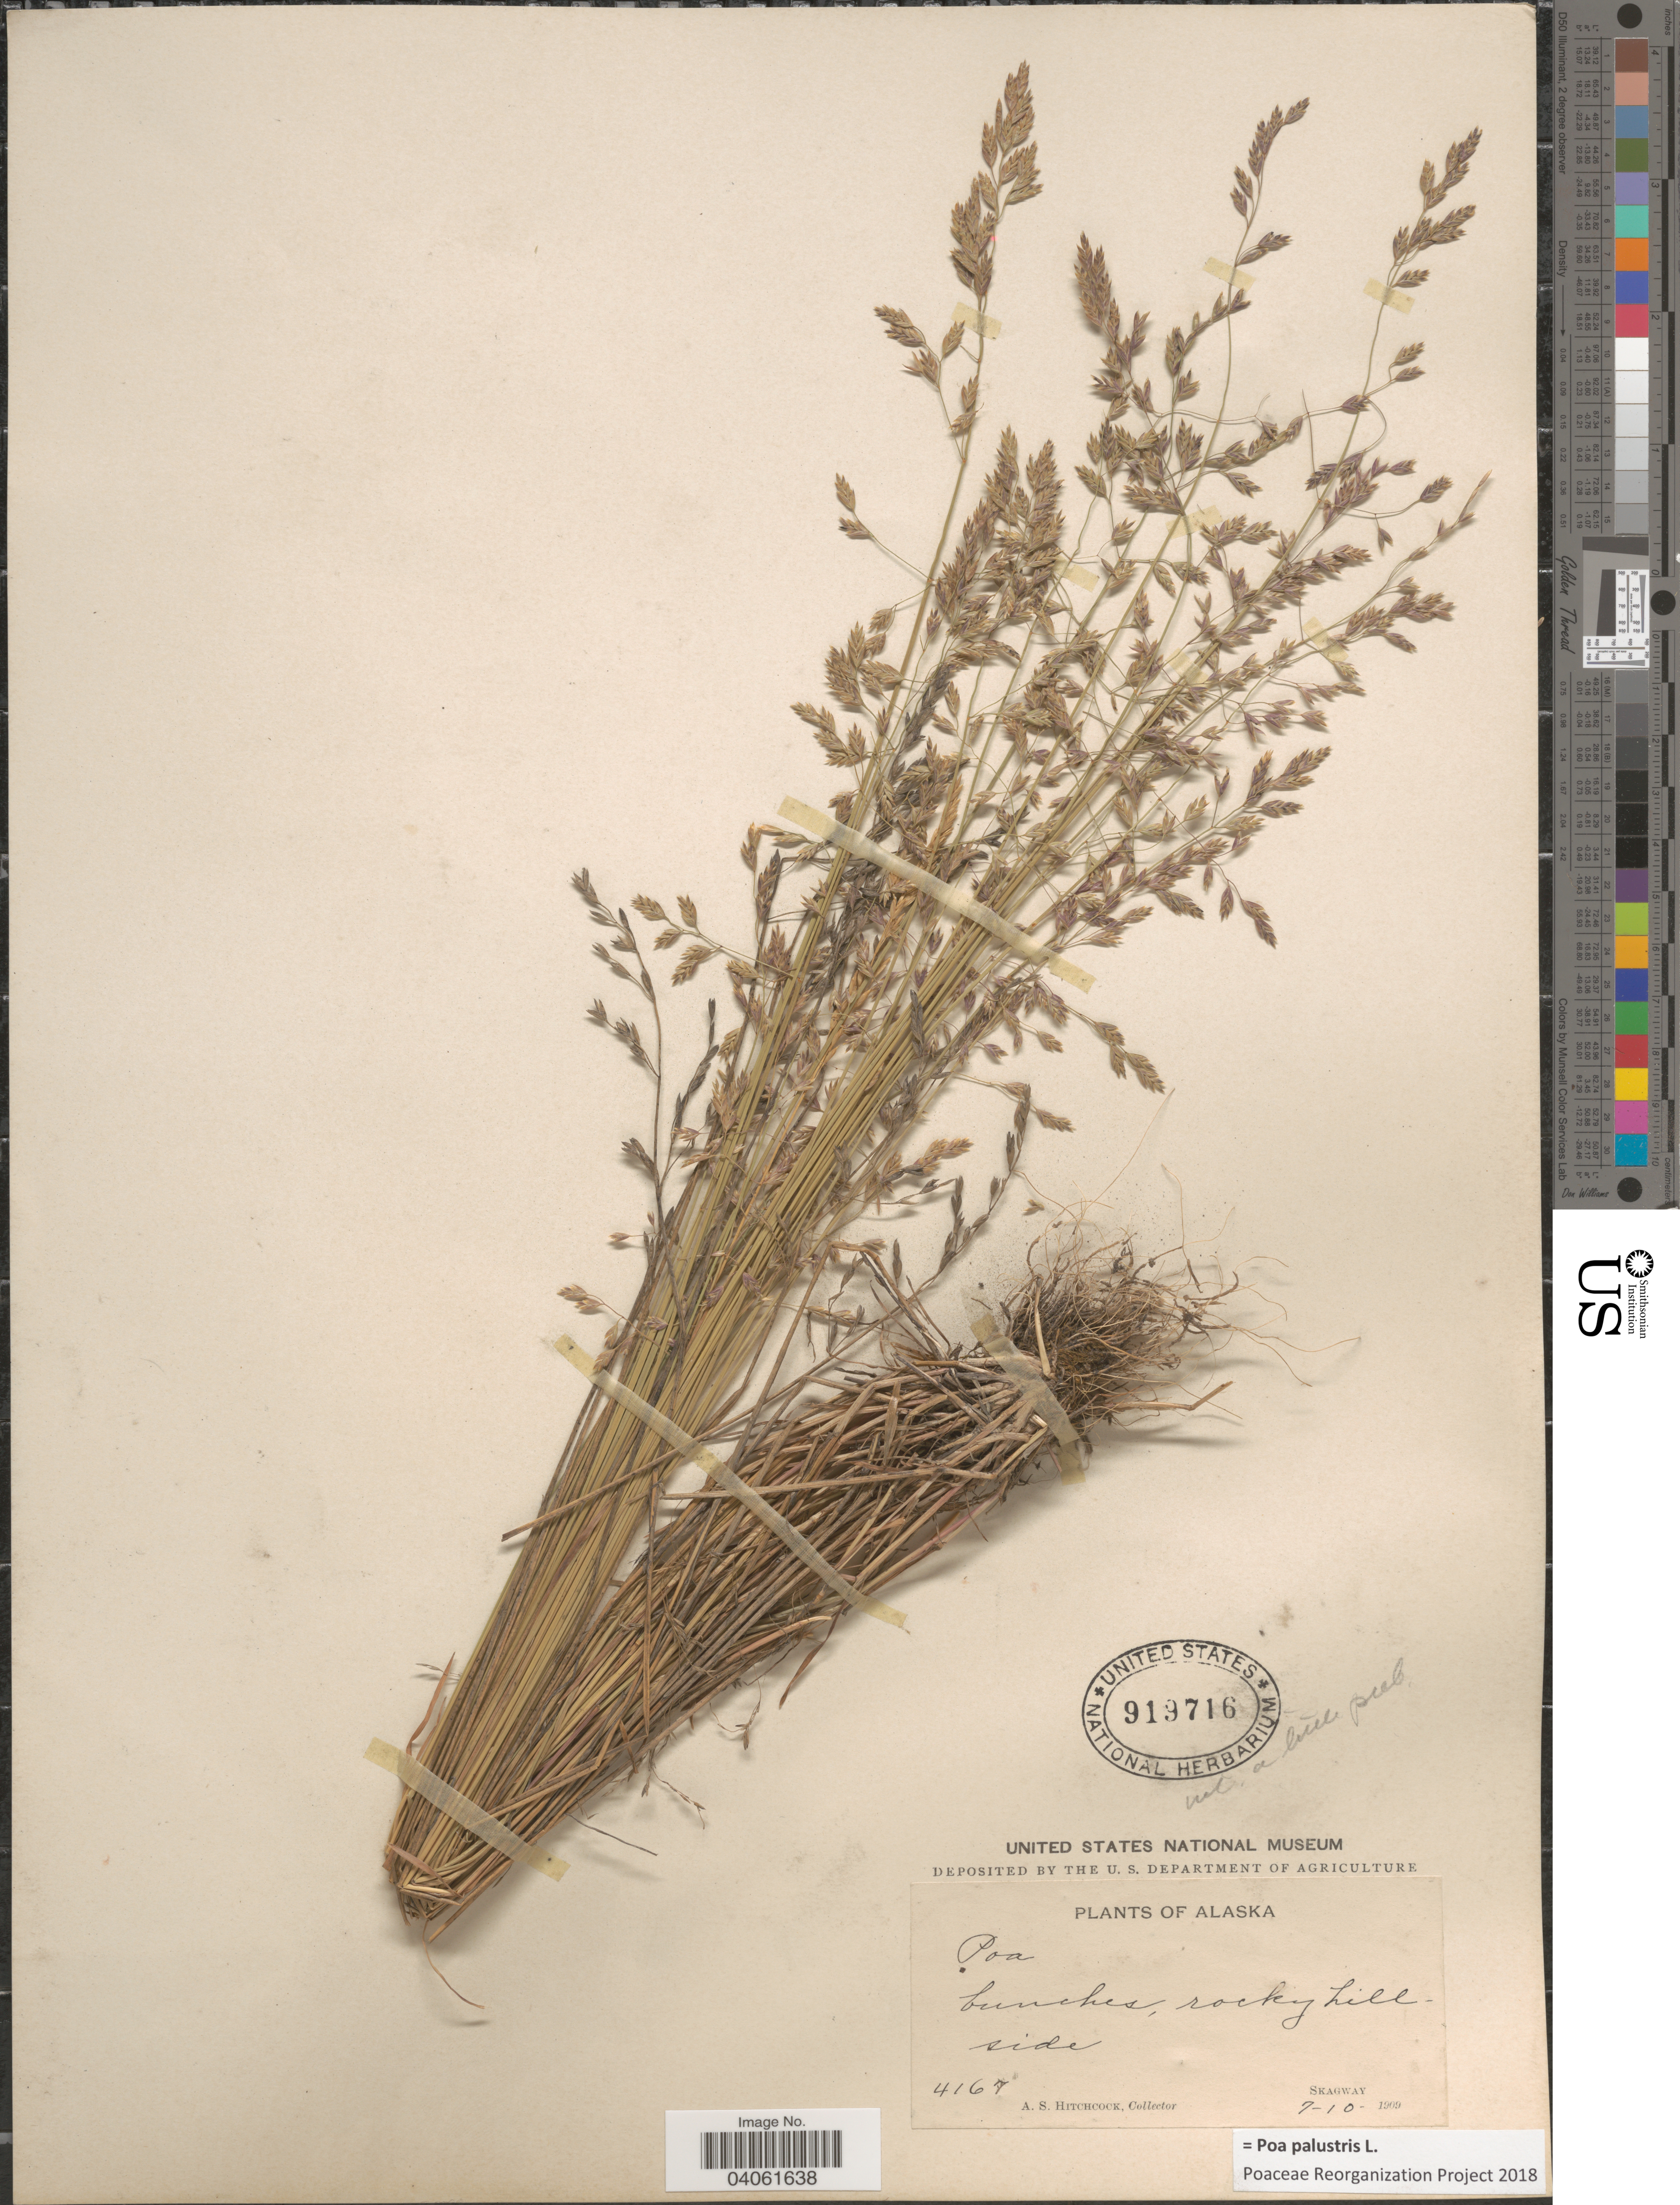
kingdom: Plantae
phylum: Tracheophyta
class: Liliopsida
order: Poales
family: Poaceae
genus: Poa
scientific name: Poa palustris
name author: L.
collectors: A. S. Hitchcock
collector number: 4167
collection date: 1909-07-10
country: United States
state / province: Alaska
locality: Skagway.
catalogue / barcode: US 919716